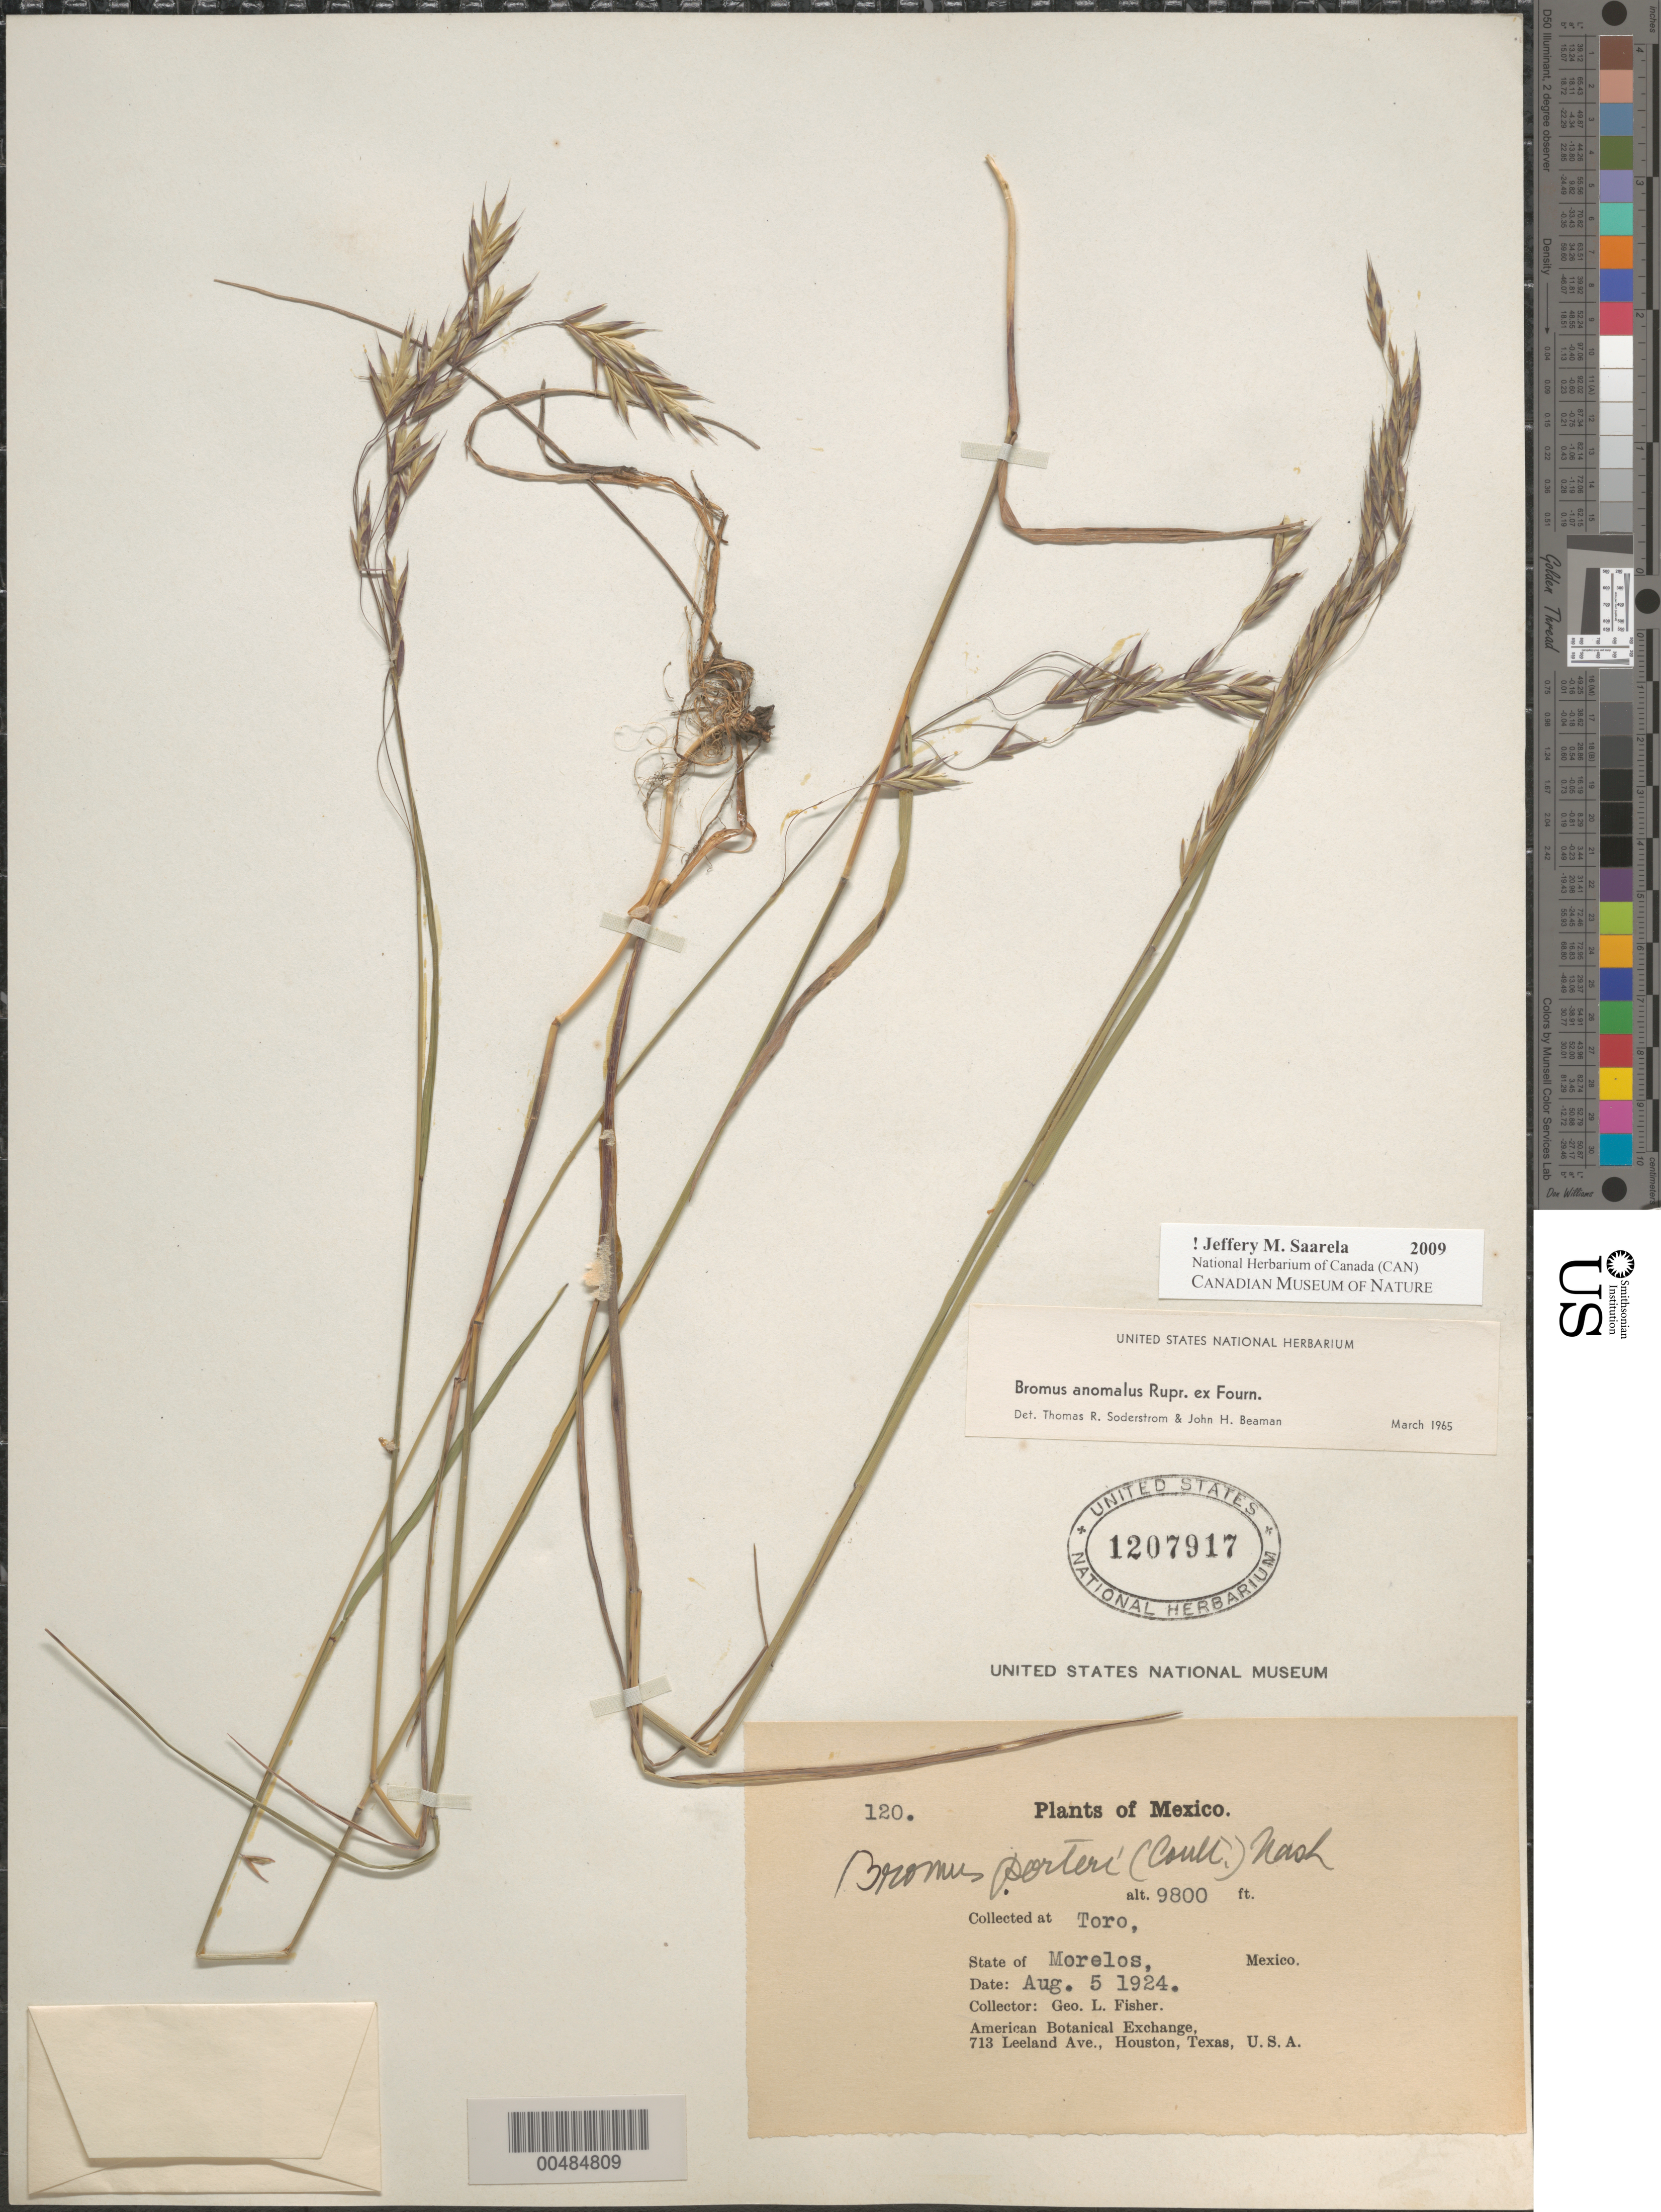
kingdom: Plantae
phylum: Tracheophyta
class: Liliopsida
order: Poales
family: Poaceae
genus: Bromus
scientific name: Bromus anomalus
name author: Rupr. ex E. Fourn.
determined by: Soderstrom, T. R.; Beaman, J. H.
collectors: G. L. Fisher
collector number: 120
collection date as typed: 5 Aug 1924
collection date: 1924-08-05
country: Mexico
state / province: Morelos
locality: Toro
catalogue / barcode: US 1207917